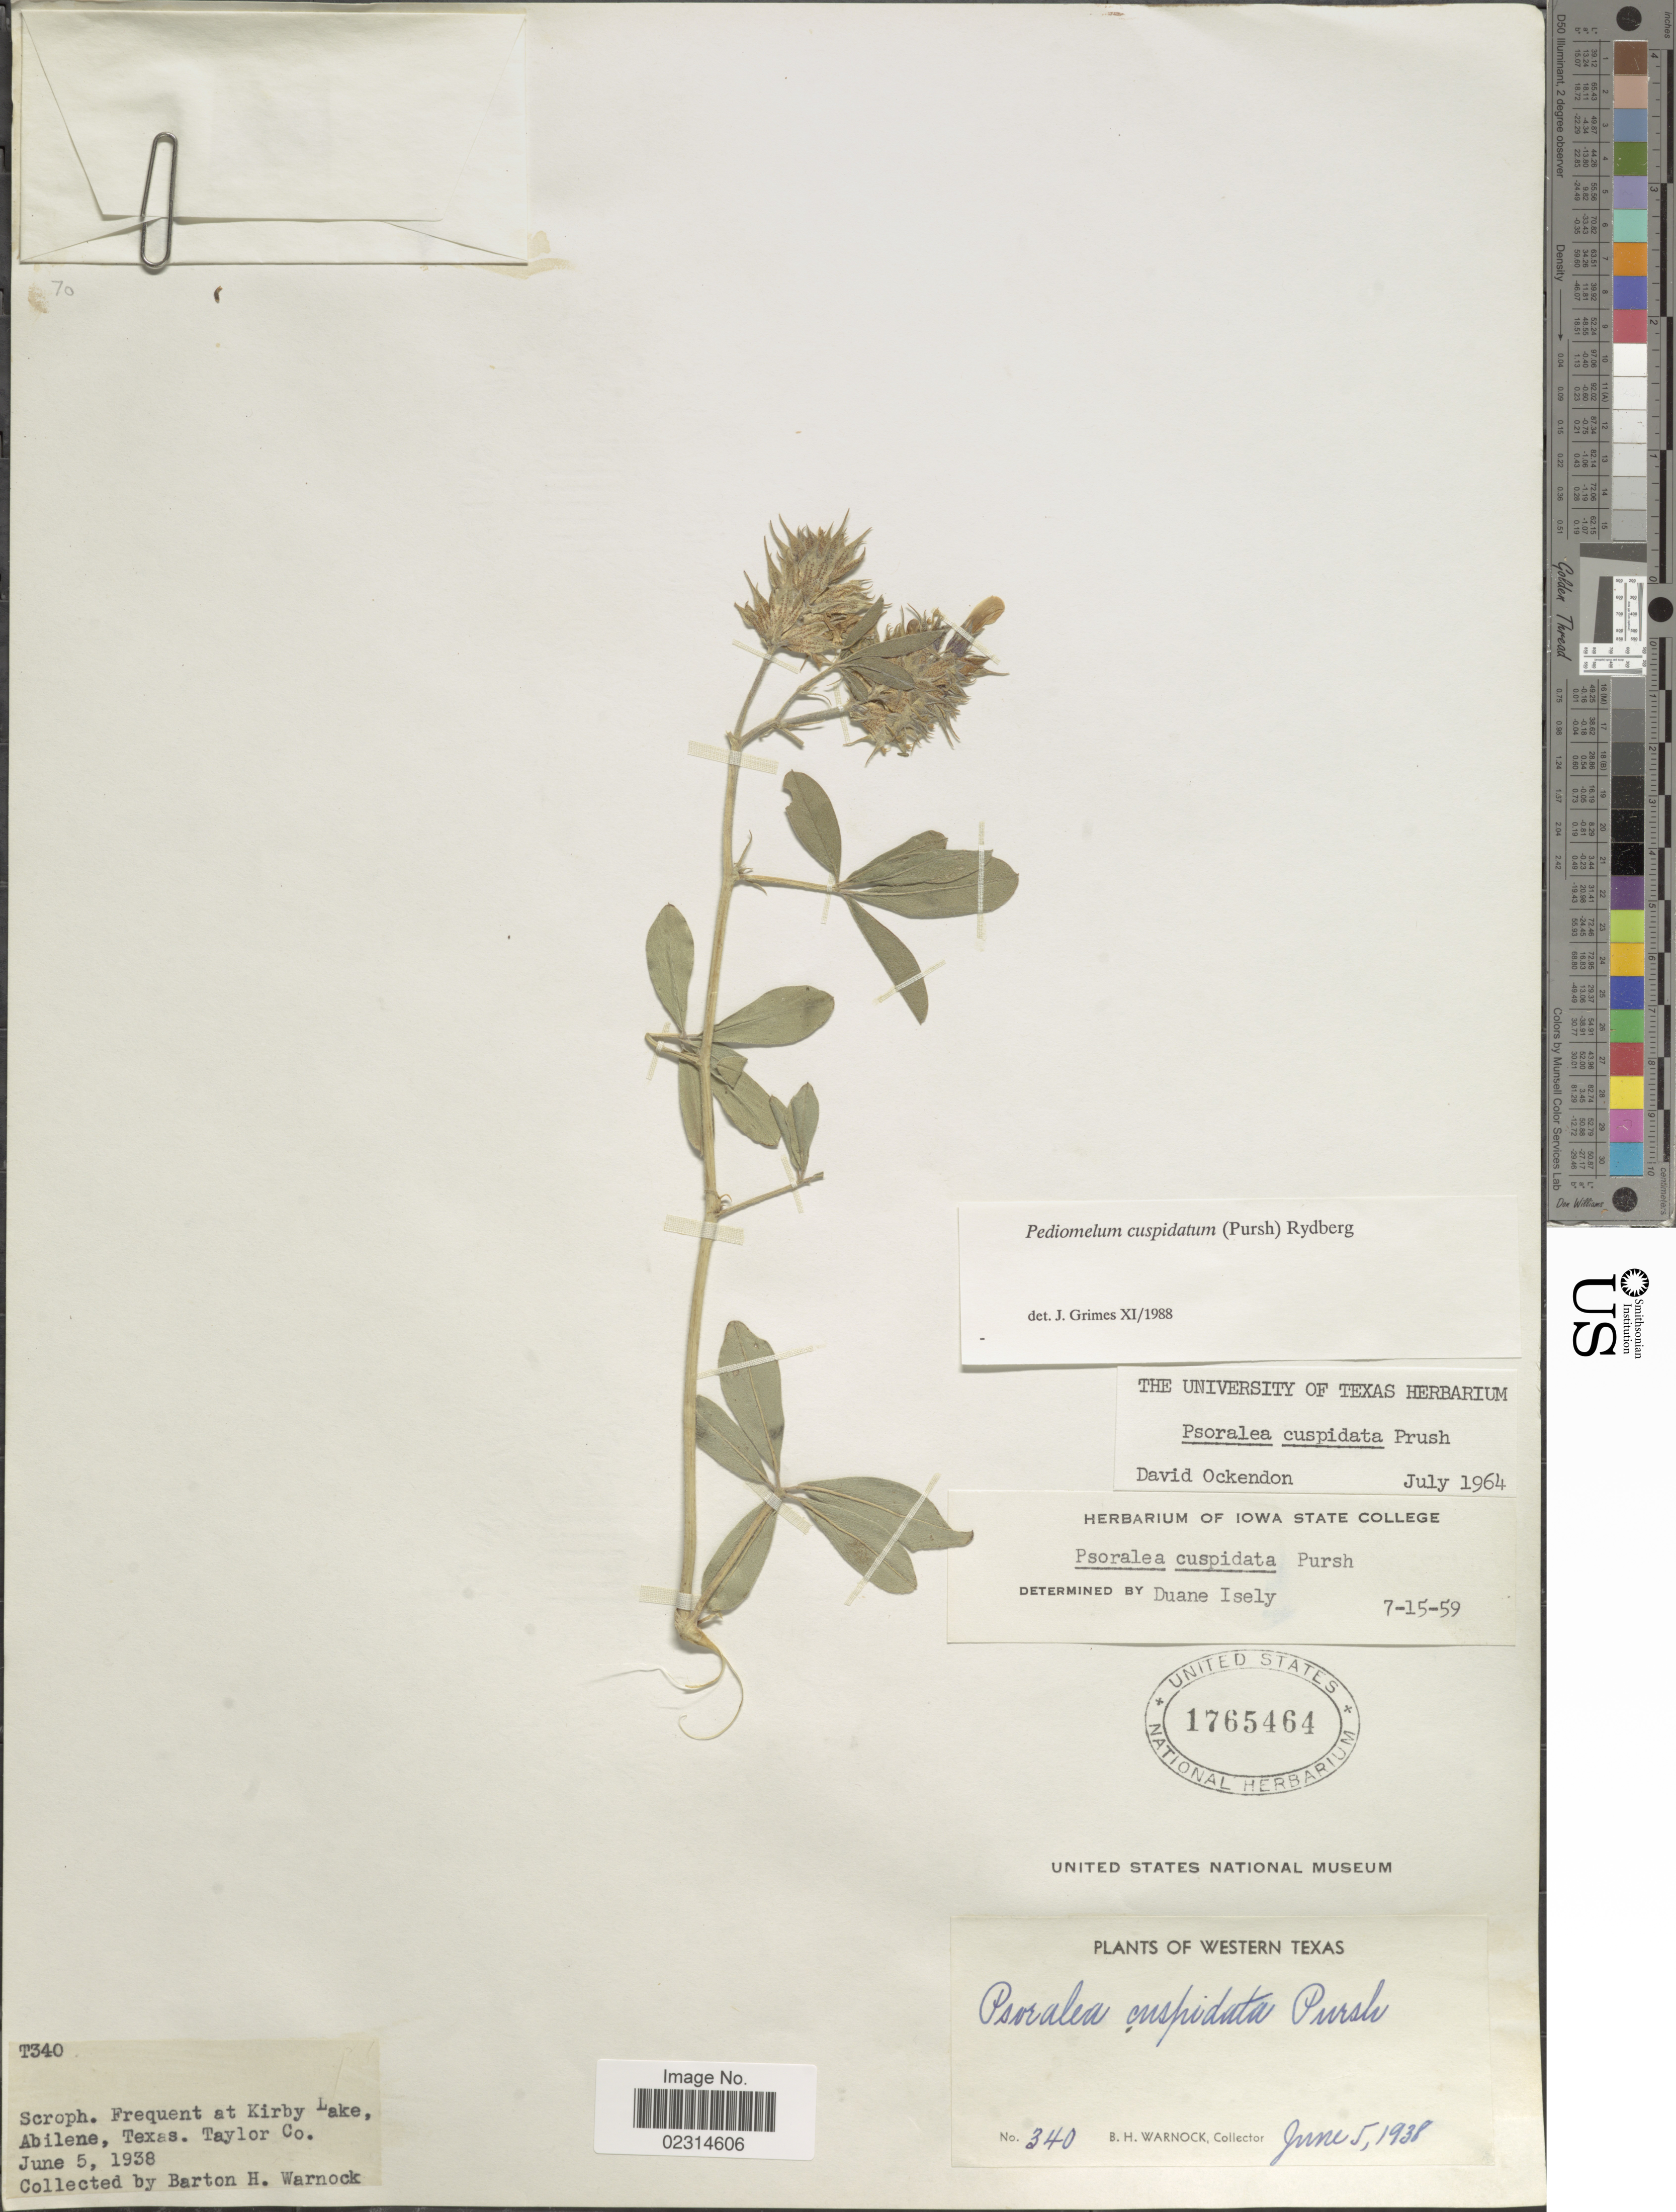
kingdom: Plantae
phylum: Tracheophyta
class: Magnoliopsida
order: Fabales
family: Fabaceae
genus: Pediomelum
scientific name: Pediomelum cuspidatum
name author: (Pursh) Rydb.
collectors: B. H. Warnock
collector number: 340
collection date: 1938-06-05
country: United States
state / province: Texas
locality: Western Texas, Frequent at Kirby Lake, Abilene, Taylor Co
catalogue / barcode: US 1765464